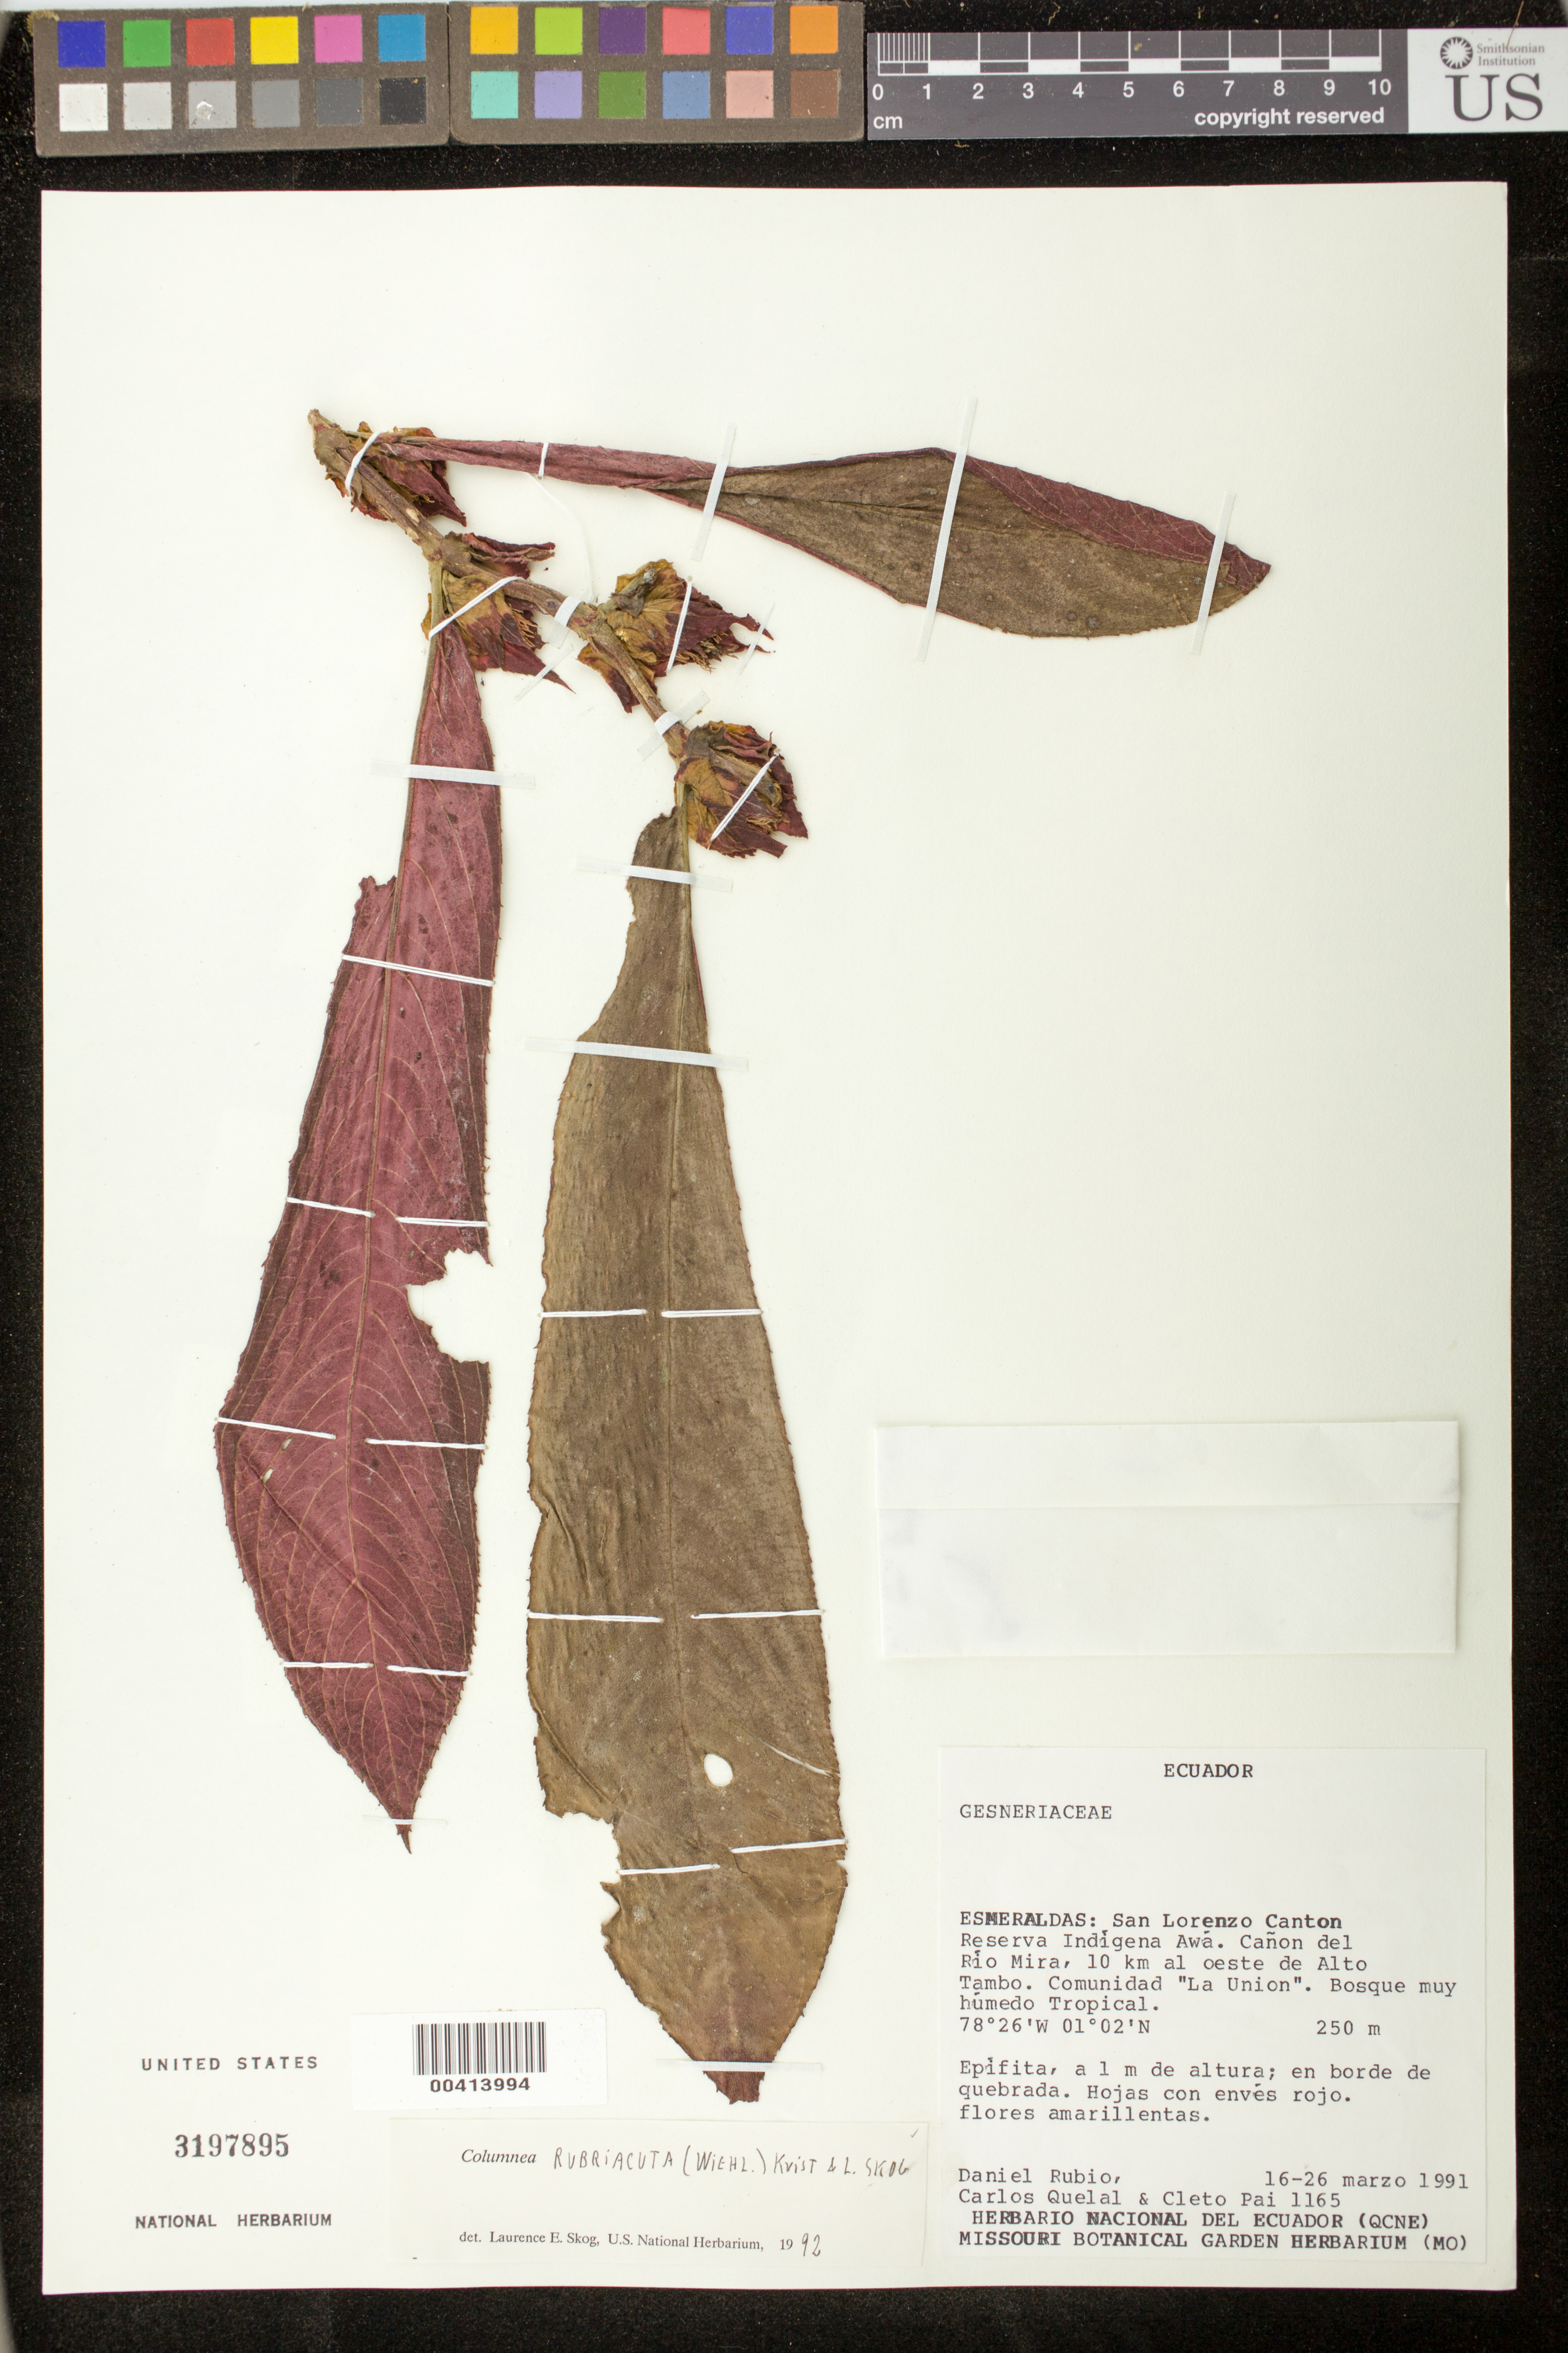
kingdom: Plantae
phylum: Tracheophyta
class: Magnoliopsida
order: Lamiales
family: Gesneriaceae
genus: Columnea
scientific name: Columnea rubriacuta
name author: (Wiehler) L.P. Kvist & L.E. Skog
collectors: D. Rubio, C. Quelal & C. Pai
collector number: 1165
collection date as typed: Mar 1991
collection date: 1991-03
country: Ecuador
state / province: Esmeraldas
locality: San Lorenzo Canton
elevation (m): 250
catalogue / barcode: US 3197895